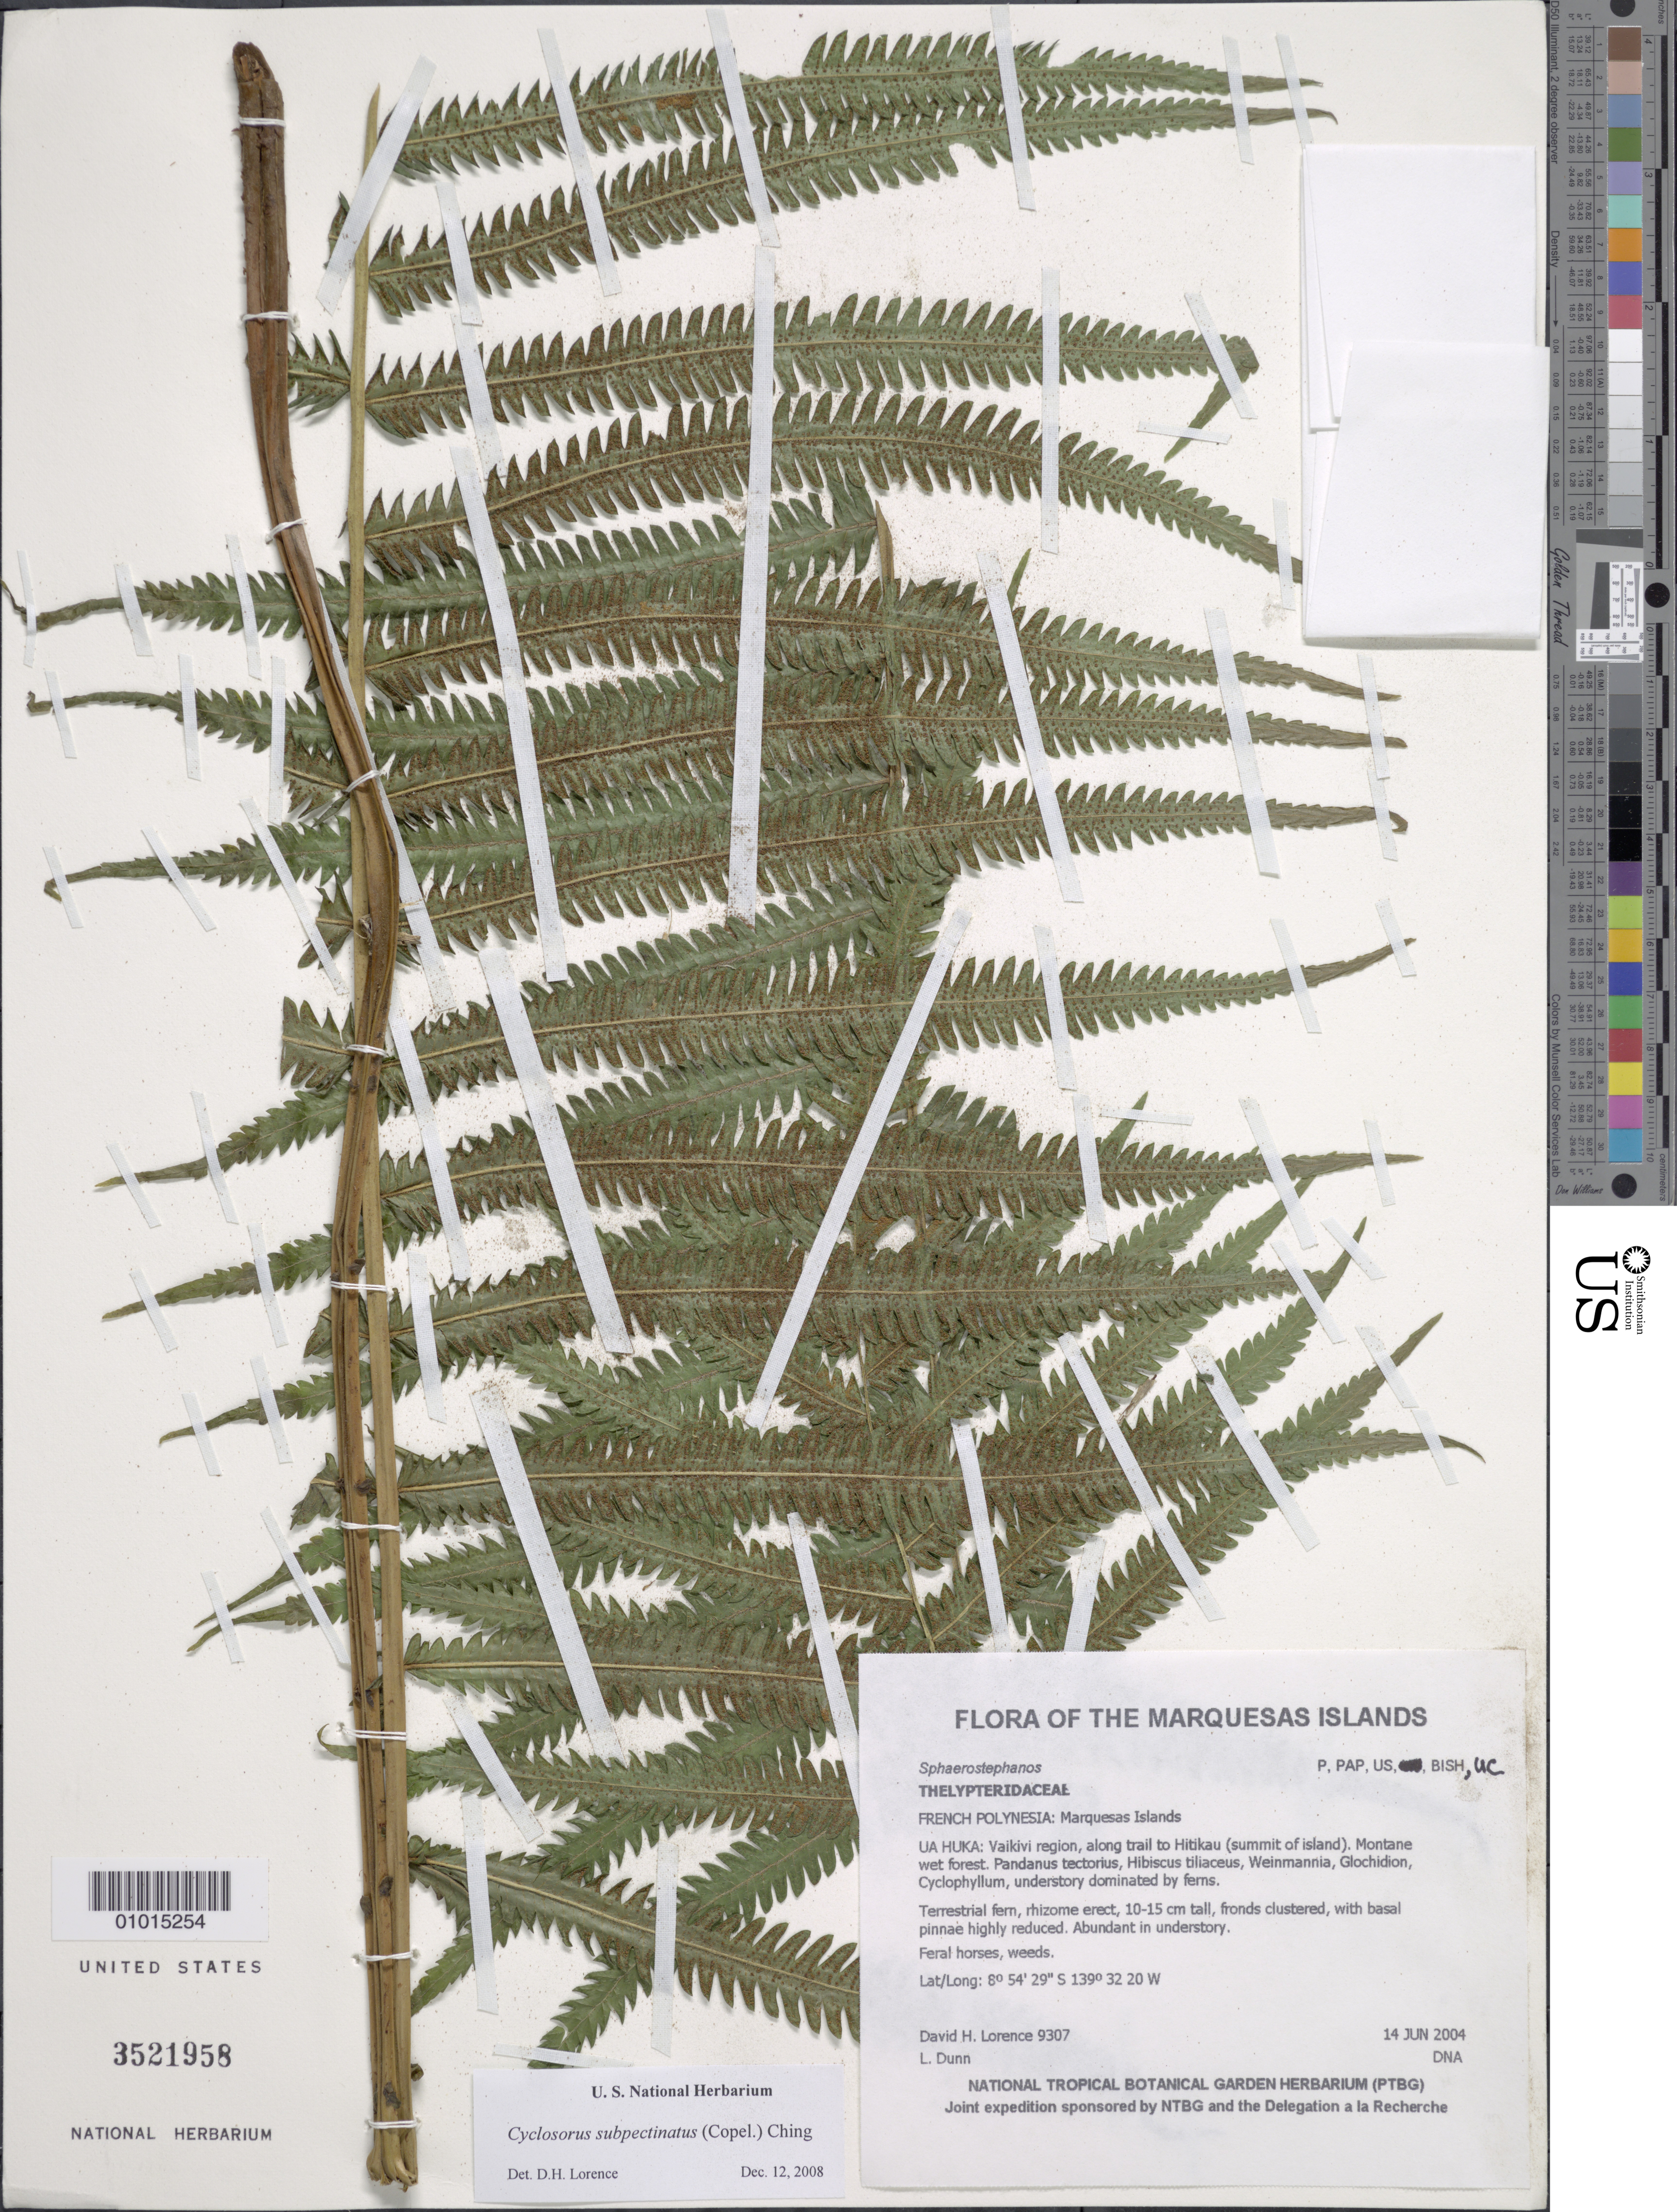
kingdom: Plantae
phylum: Tracheophyta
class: Polypodiopsida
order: Polypodiales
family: Thelypteridaceae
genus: Sphaerostephanos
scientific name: Sphaerostephanos subpectinatus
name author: (Copel.) Holttum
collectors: D. Lorence & L. Dunn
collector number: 9307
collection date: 2004-06-14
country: French Polynesia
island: Ua Huka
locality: Vaikivi region, along trail to Hitikau (summit of island).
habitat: Montane wet forest; abundant in understory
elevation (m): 540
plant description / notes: Feral horses, weeds.; Represents Cyclosorus subpectinatus fide A. R. Smith 12/12/2008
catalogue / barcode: US 3521958